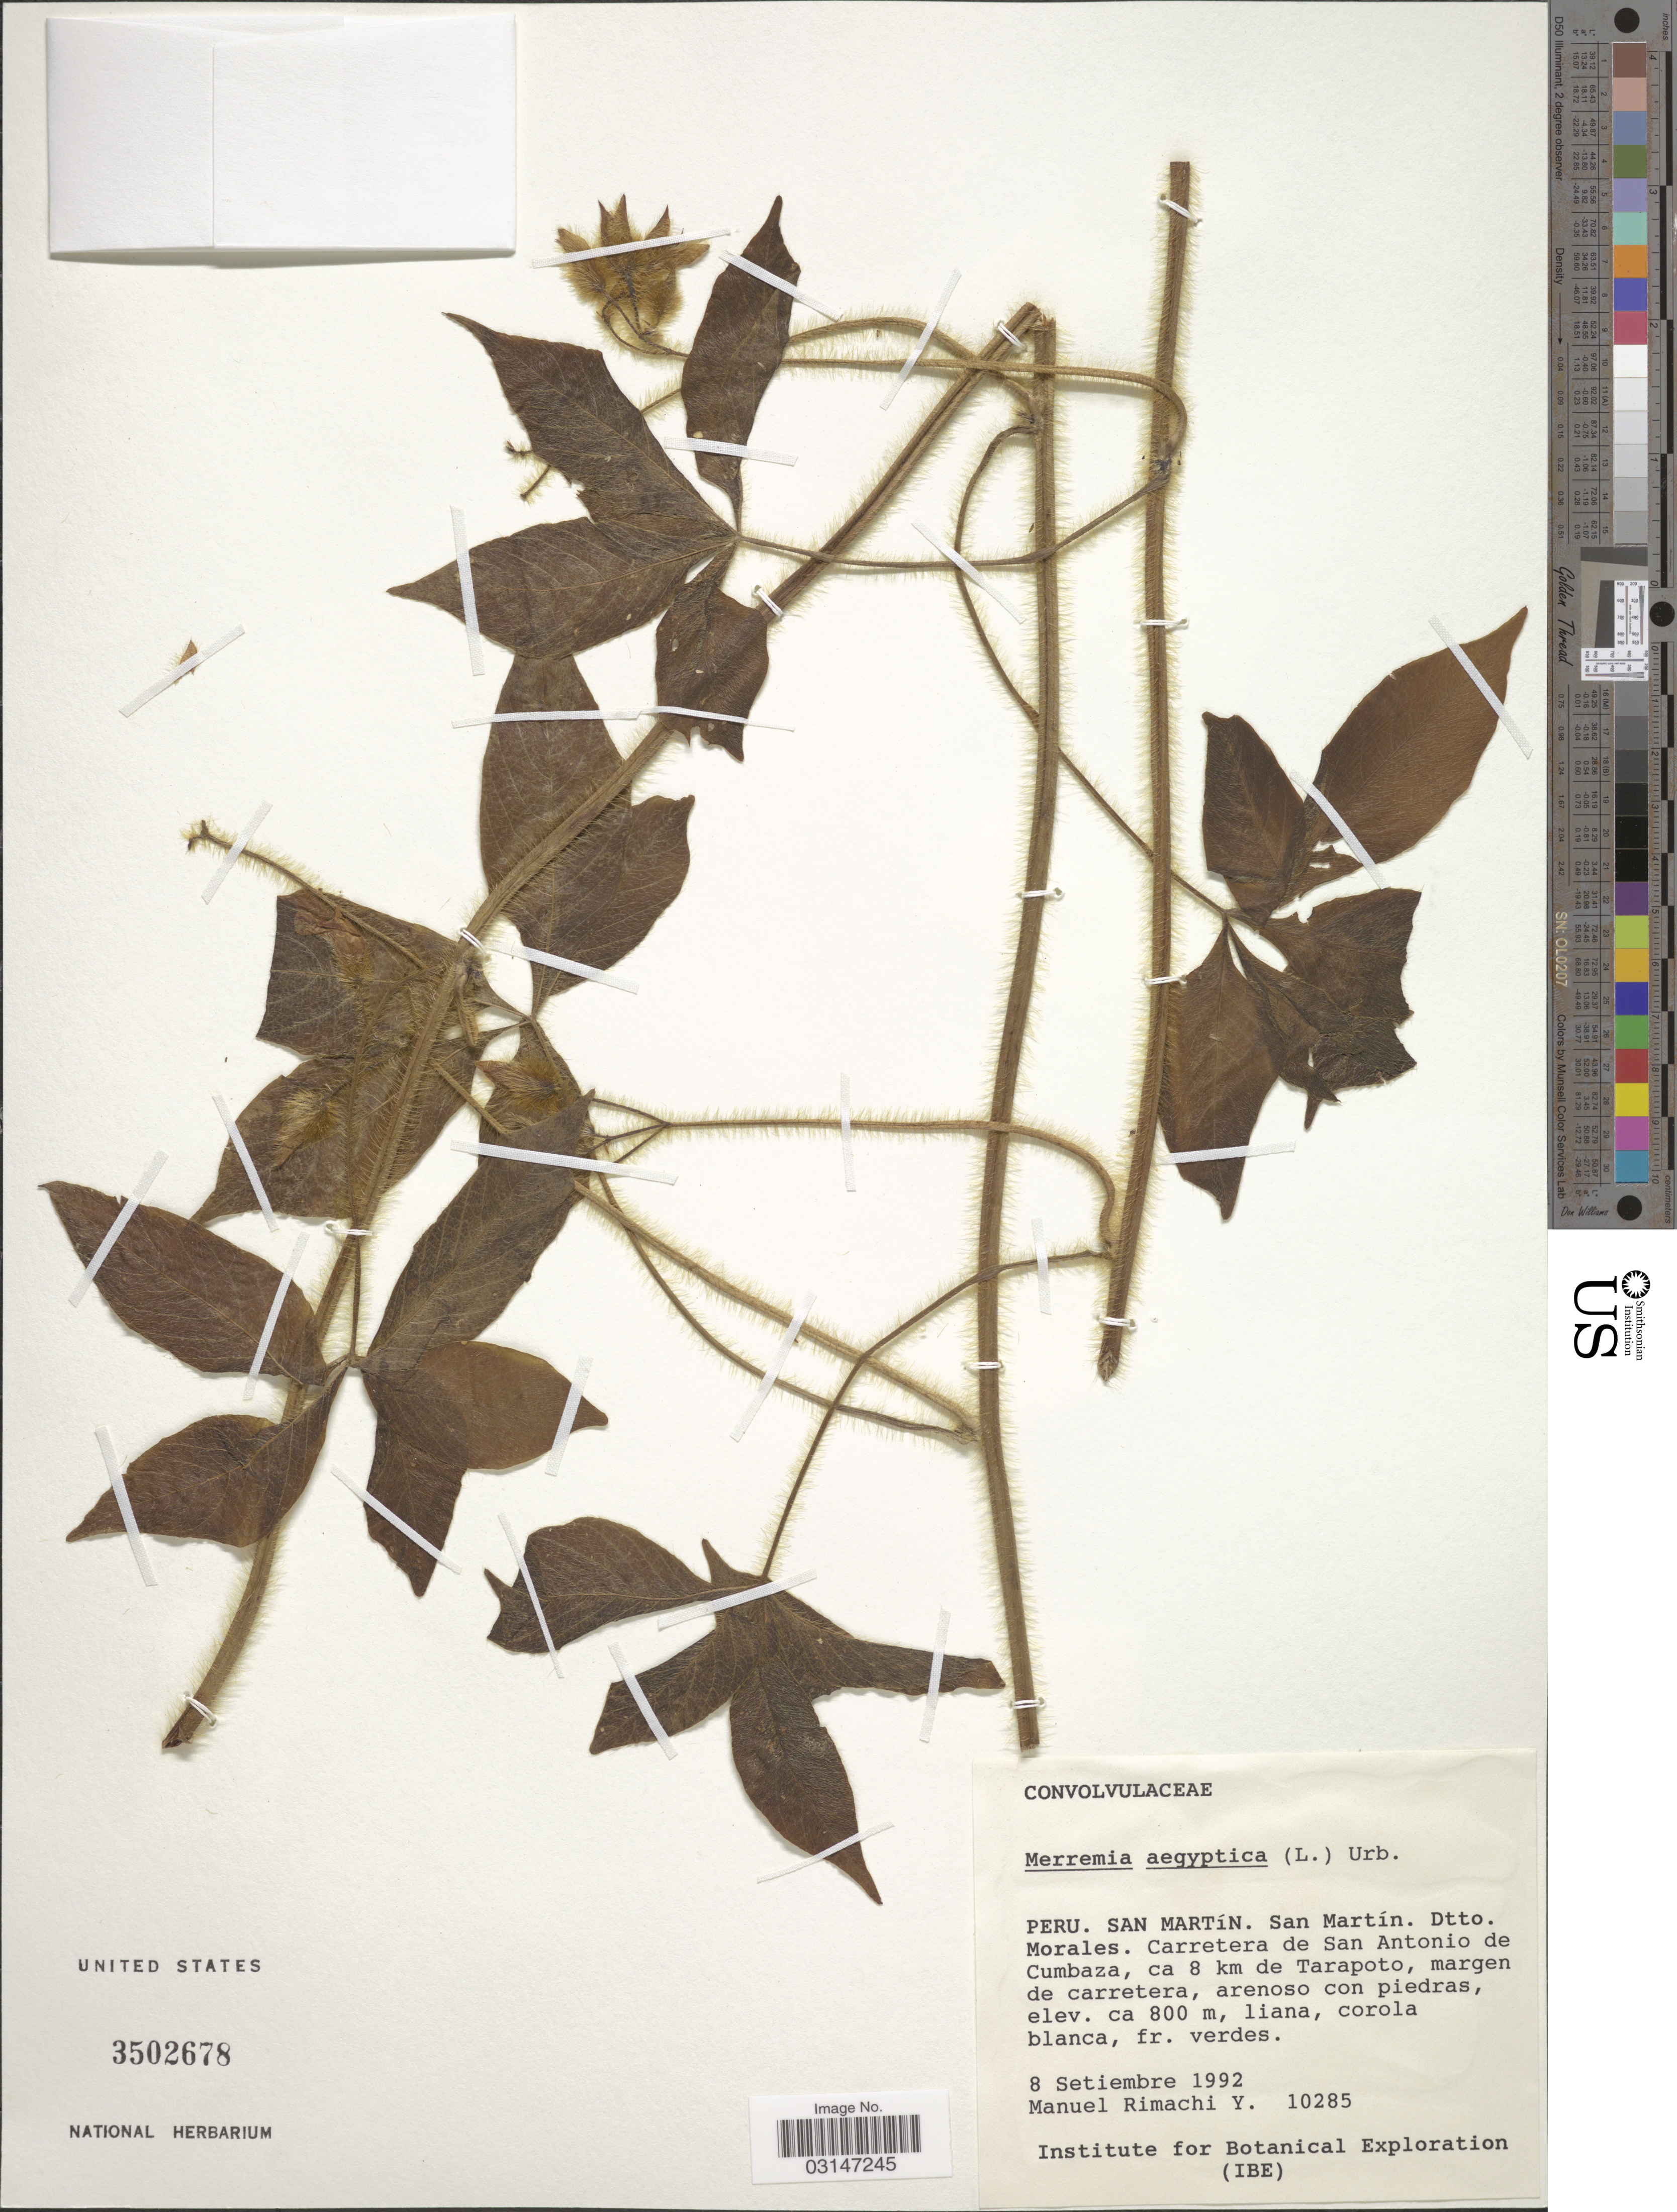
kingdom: Plantae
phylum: Tracheophyta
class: Magnoliopsida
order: Solanales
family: Convolvulaceae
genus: Merremia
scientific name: Merremia aegyptia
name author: (L.) Urb.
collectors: M. Rimachi Y.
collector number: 10285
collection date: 1992-09-08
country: Peru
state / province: San Martín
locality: San Martín. Dtto. Morales. Carretera de San Antonio de Cumbaza, ca 8 km de Tarapoto.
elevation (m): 800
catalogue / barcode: US 3502678